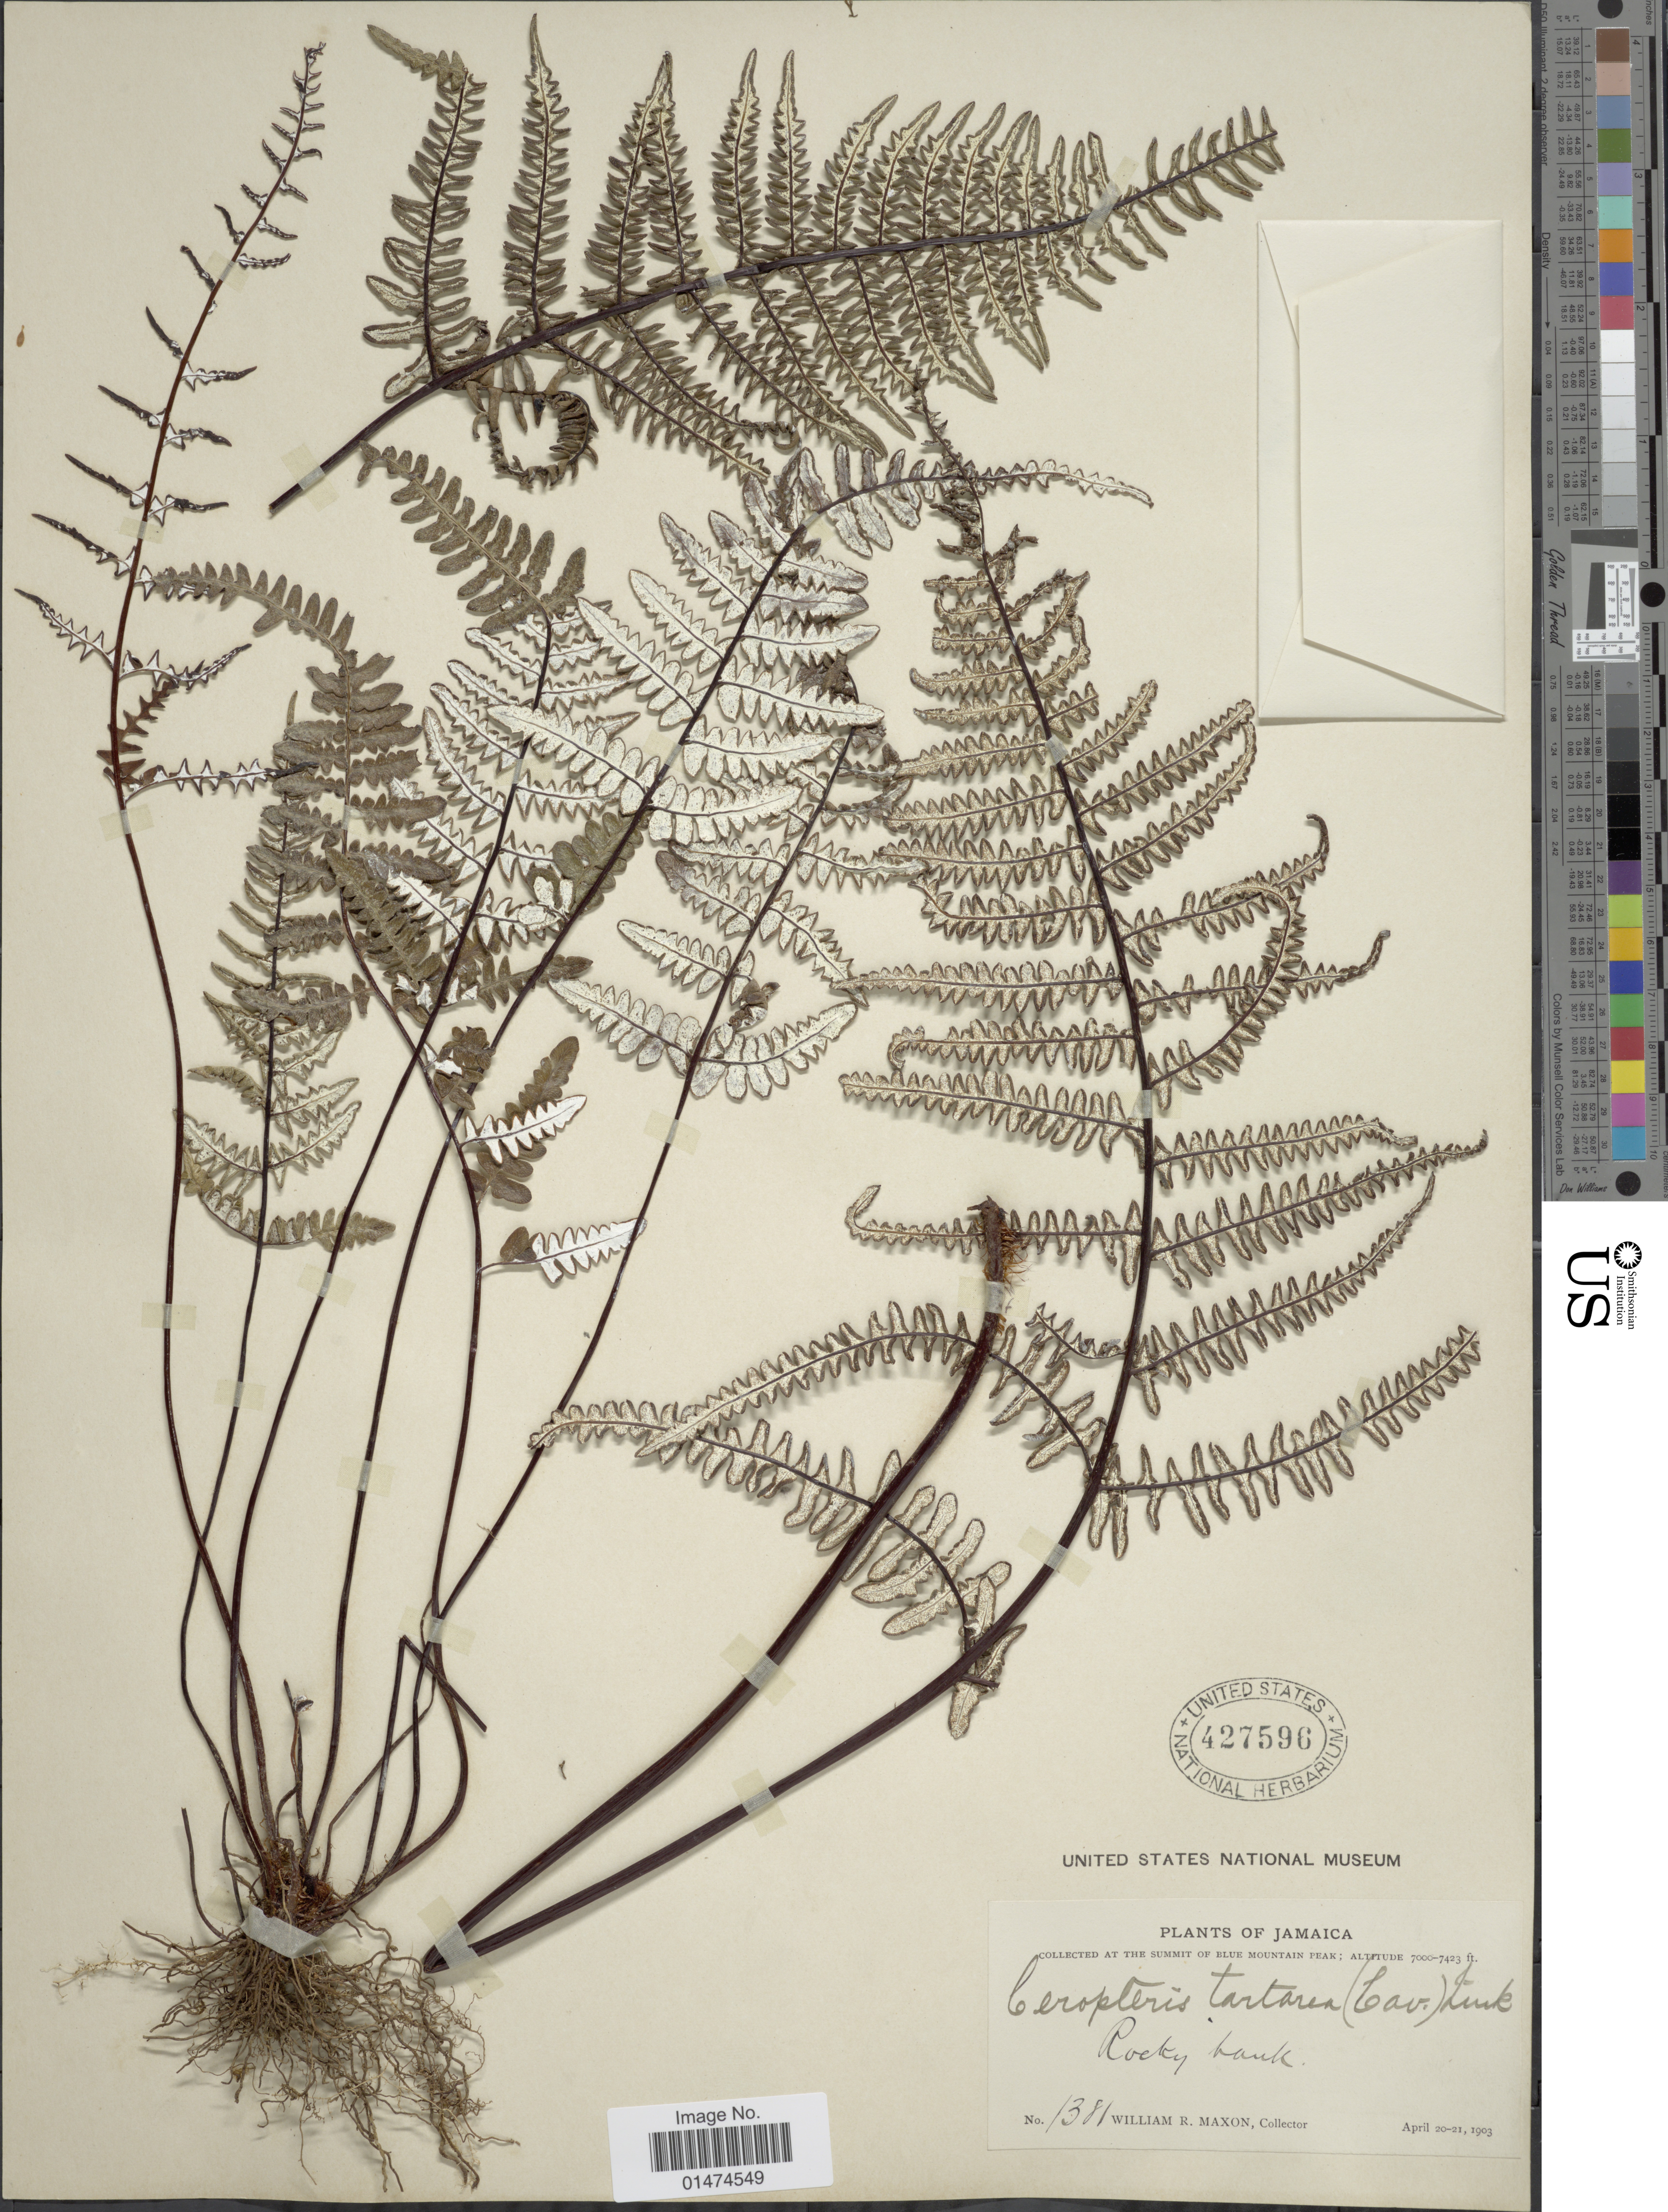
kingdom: Plantae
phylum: Tracheophyta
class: Polypodiopsida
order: Polypodiales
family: Pteridaceae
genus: Pityrogramma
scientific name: Pityrogramma ebenea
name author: (L.) Proctor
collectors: W. R. Maxon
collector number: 1381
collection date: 1903-04-20/1903-04-21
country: Jamaica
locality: Jamaica. At the summit of Blue Mountain Peak.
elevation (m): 2134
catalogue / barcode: US 427596